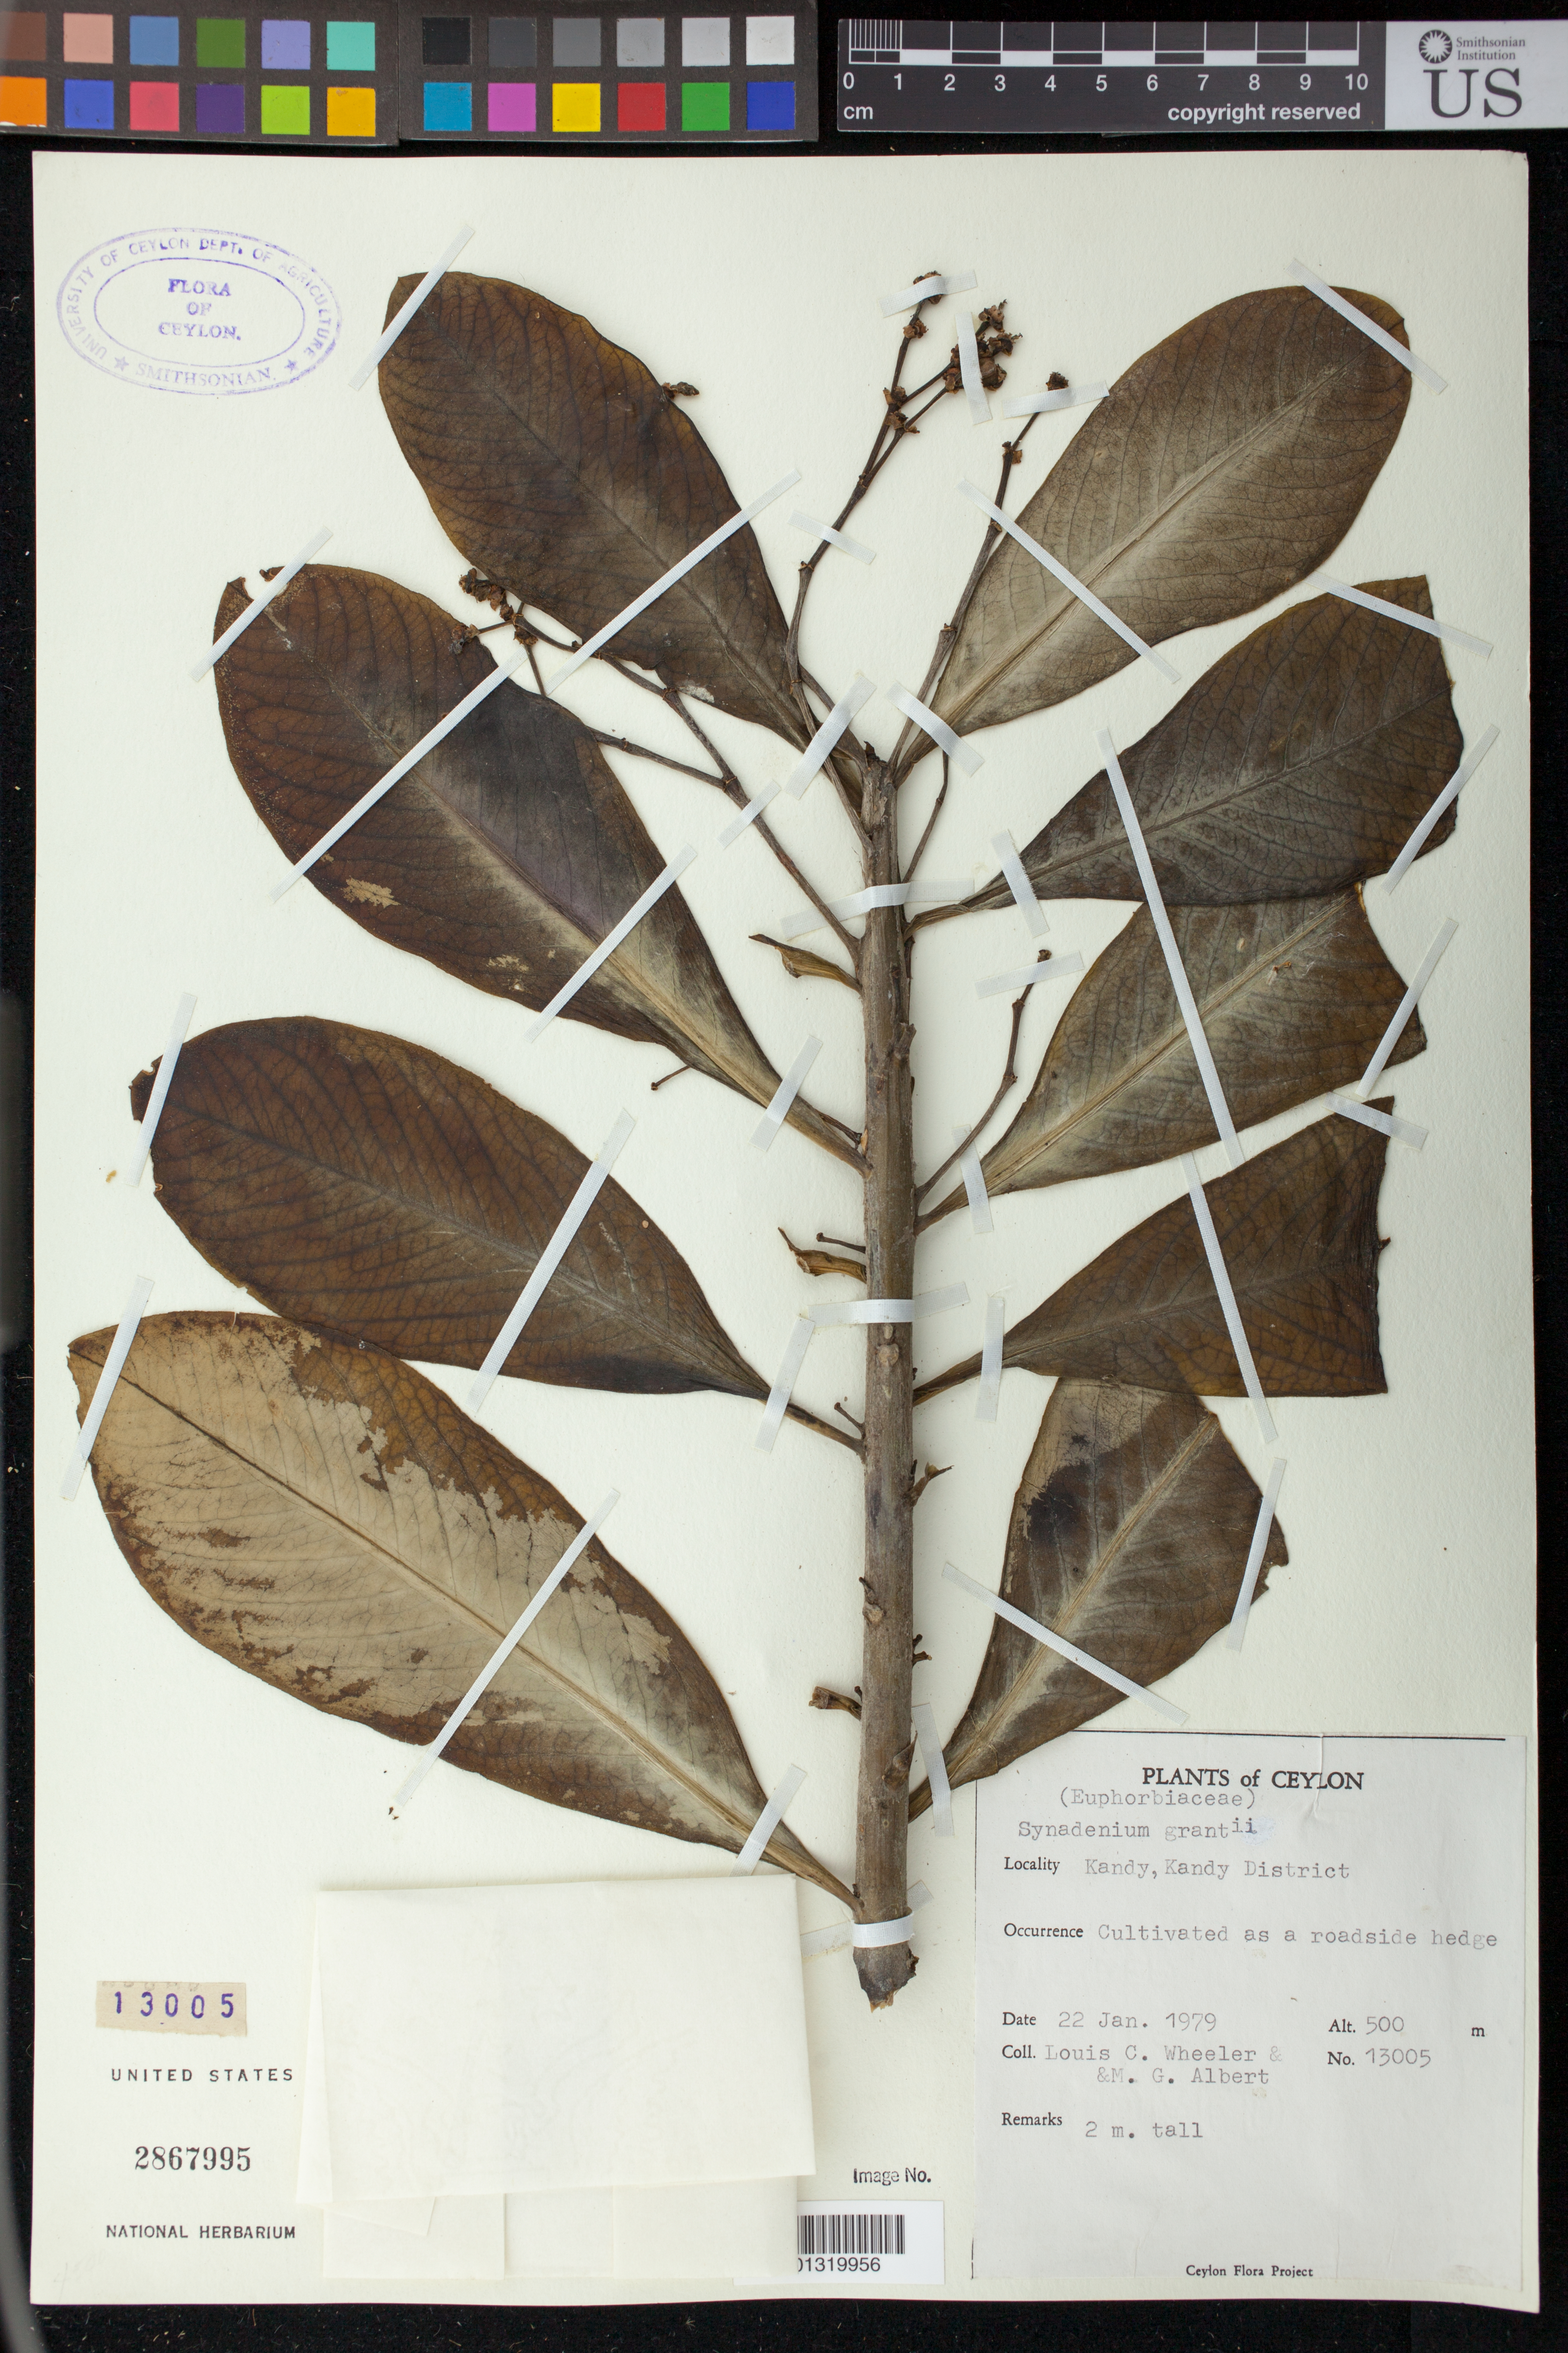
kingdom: Plantae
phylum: Tracheophyta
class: Magnoliopsida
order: Malpighiales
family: Euphorbiaceae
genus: Synadenium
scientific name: Synadenium grantii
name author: Hook. f.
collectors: L. C. Wheeler & M. G. Albert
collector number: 13005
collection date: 1979-01-22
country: Sri Lanka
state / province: Central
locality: Kandy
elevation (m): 500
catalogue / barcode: US 2867995